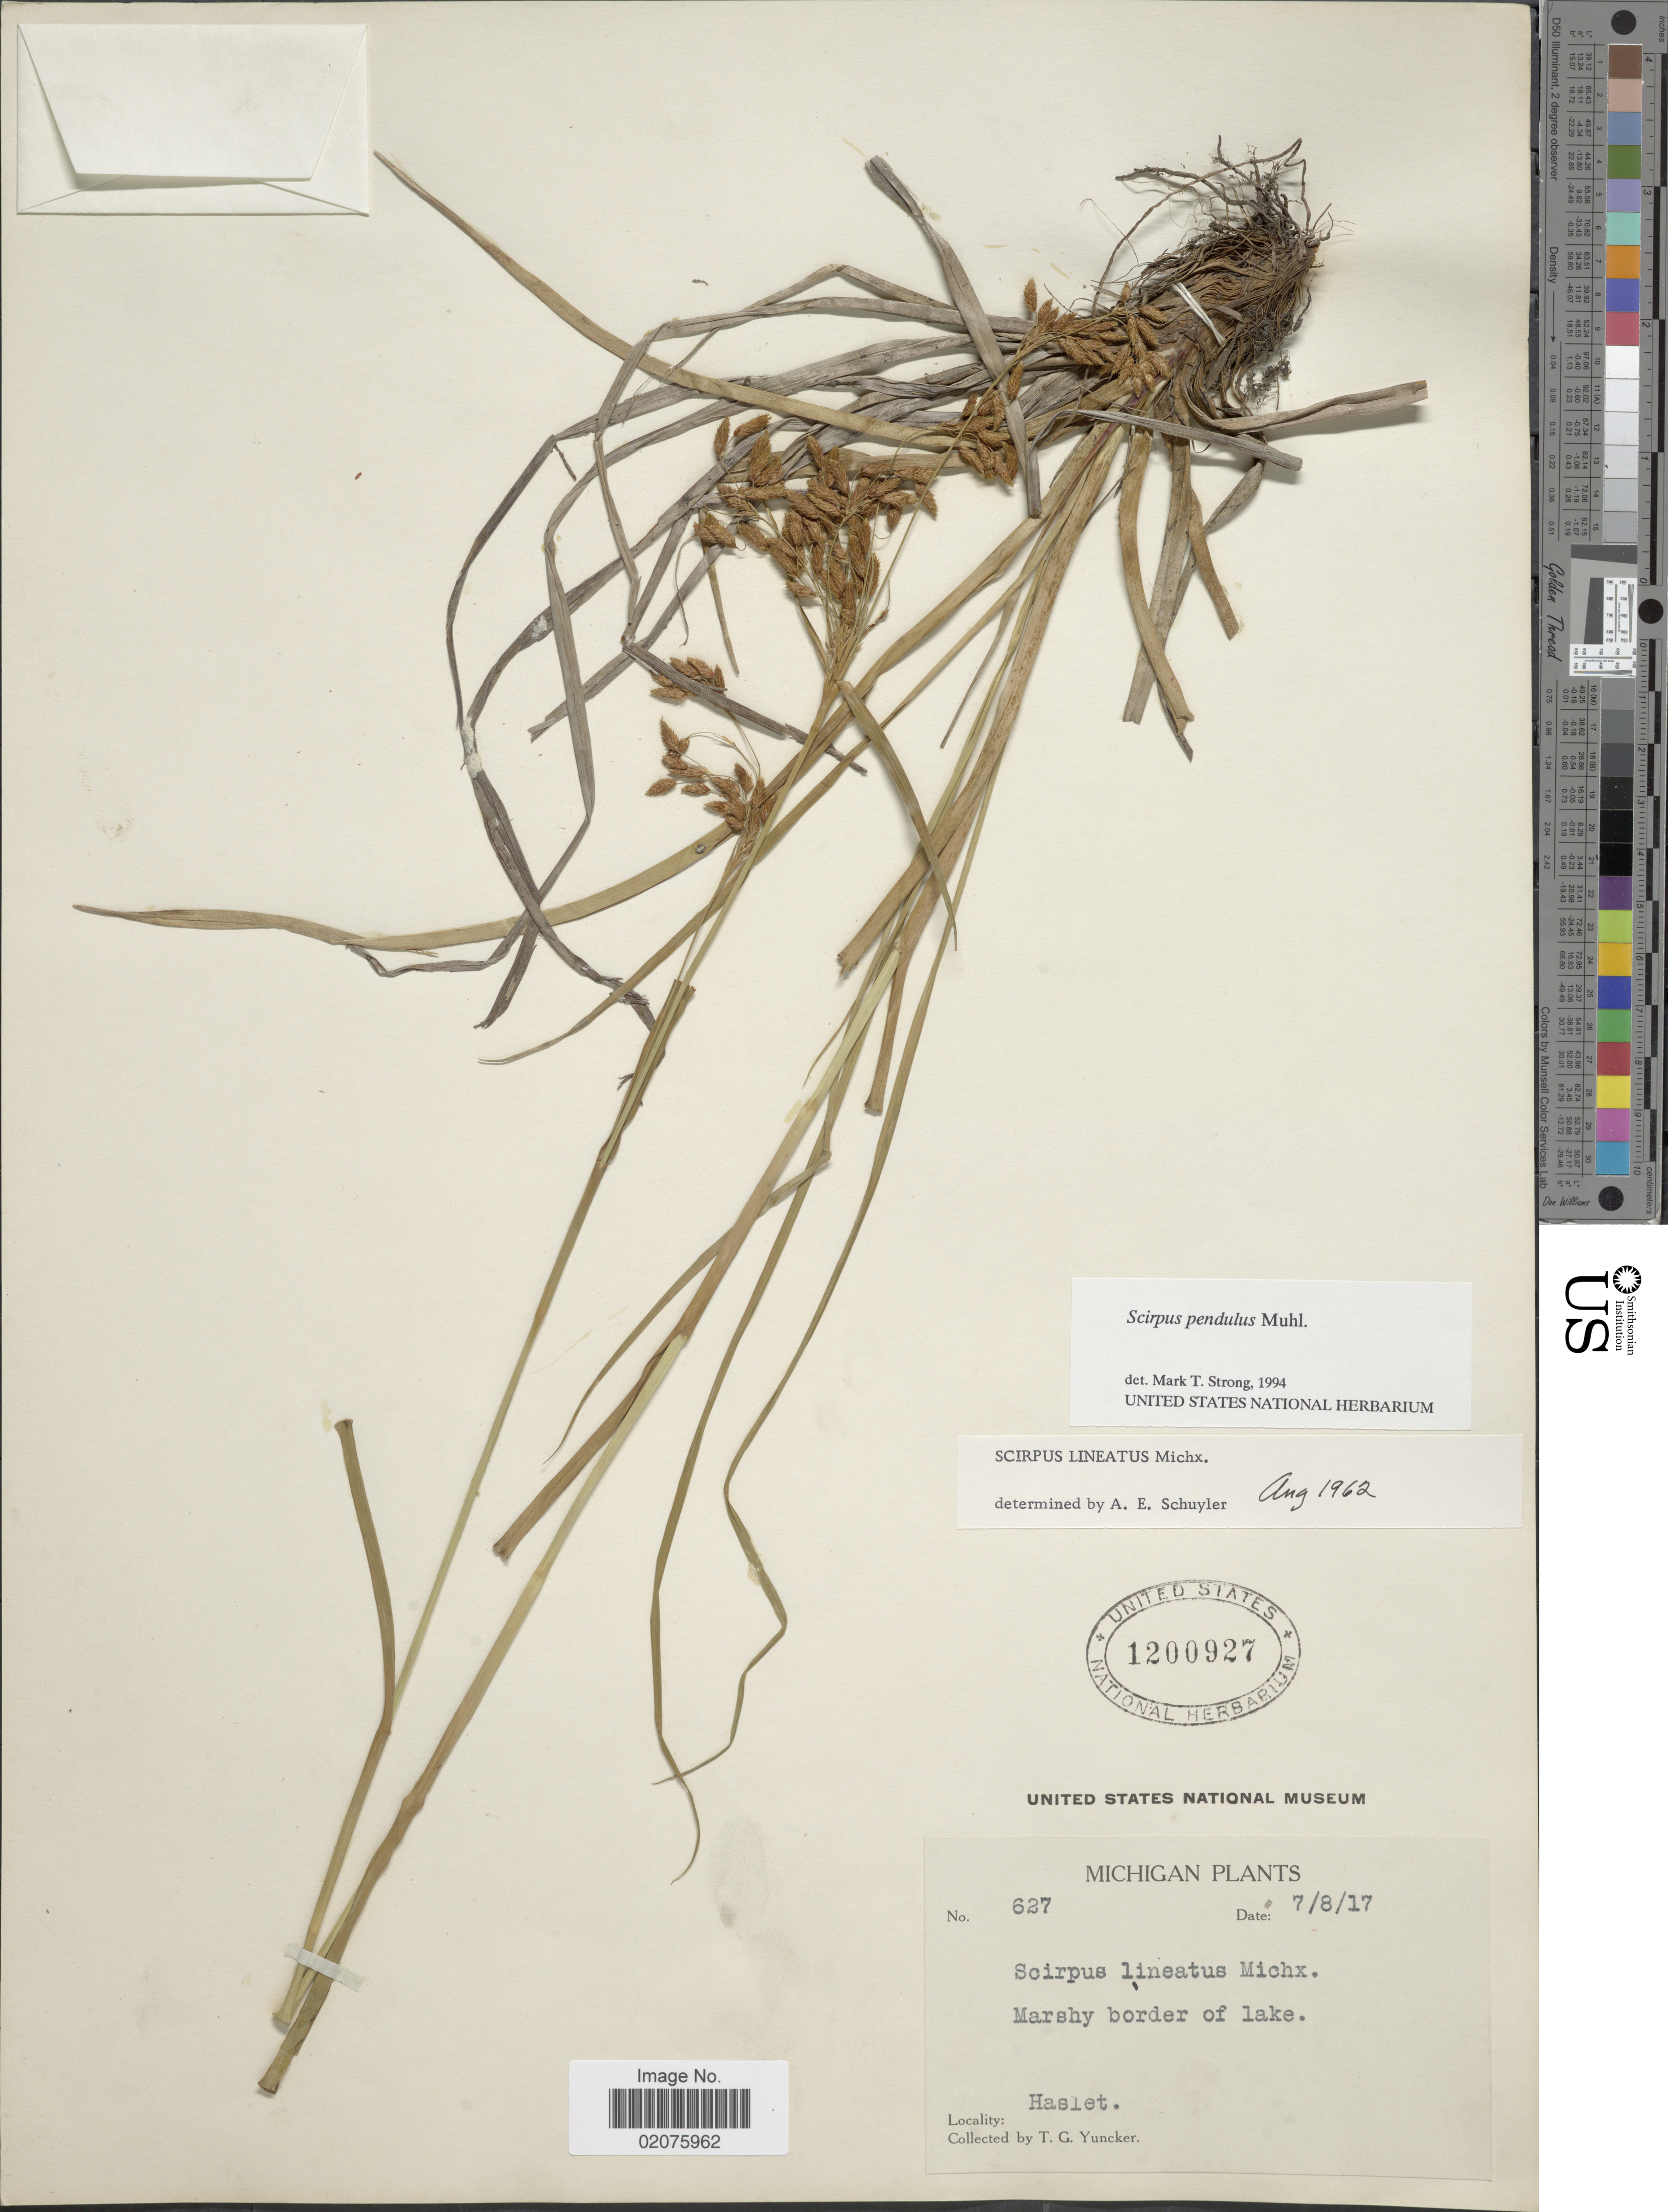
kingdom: Plantae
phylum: Tracheophyta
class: Liliopsida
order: Poales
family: Cyperaceae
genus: Scirpus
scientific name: Scirpus pendulus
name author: Muhl.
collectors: T. G. Yuncker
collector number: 627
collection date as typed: Transcribed d/m/y: 8/7/17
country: United States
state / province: Michigan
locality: Marshy border of Lake, Haslet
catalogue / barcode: US 1200927